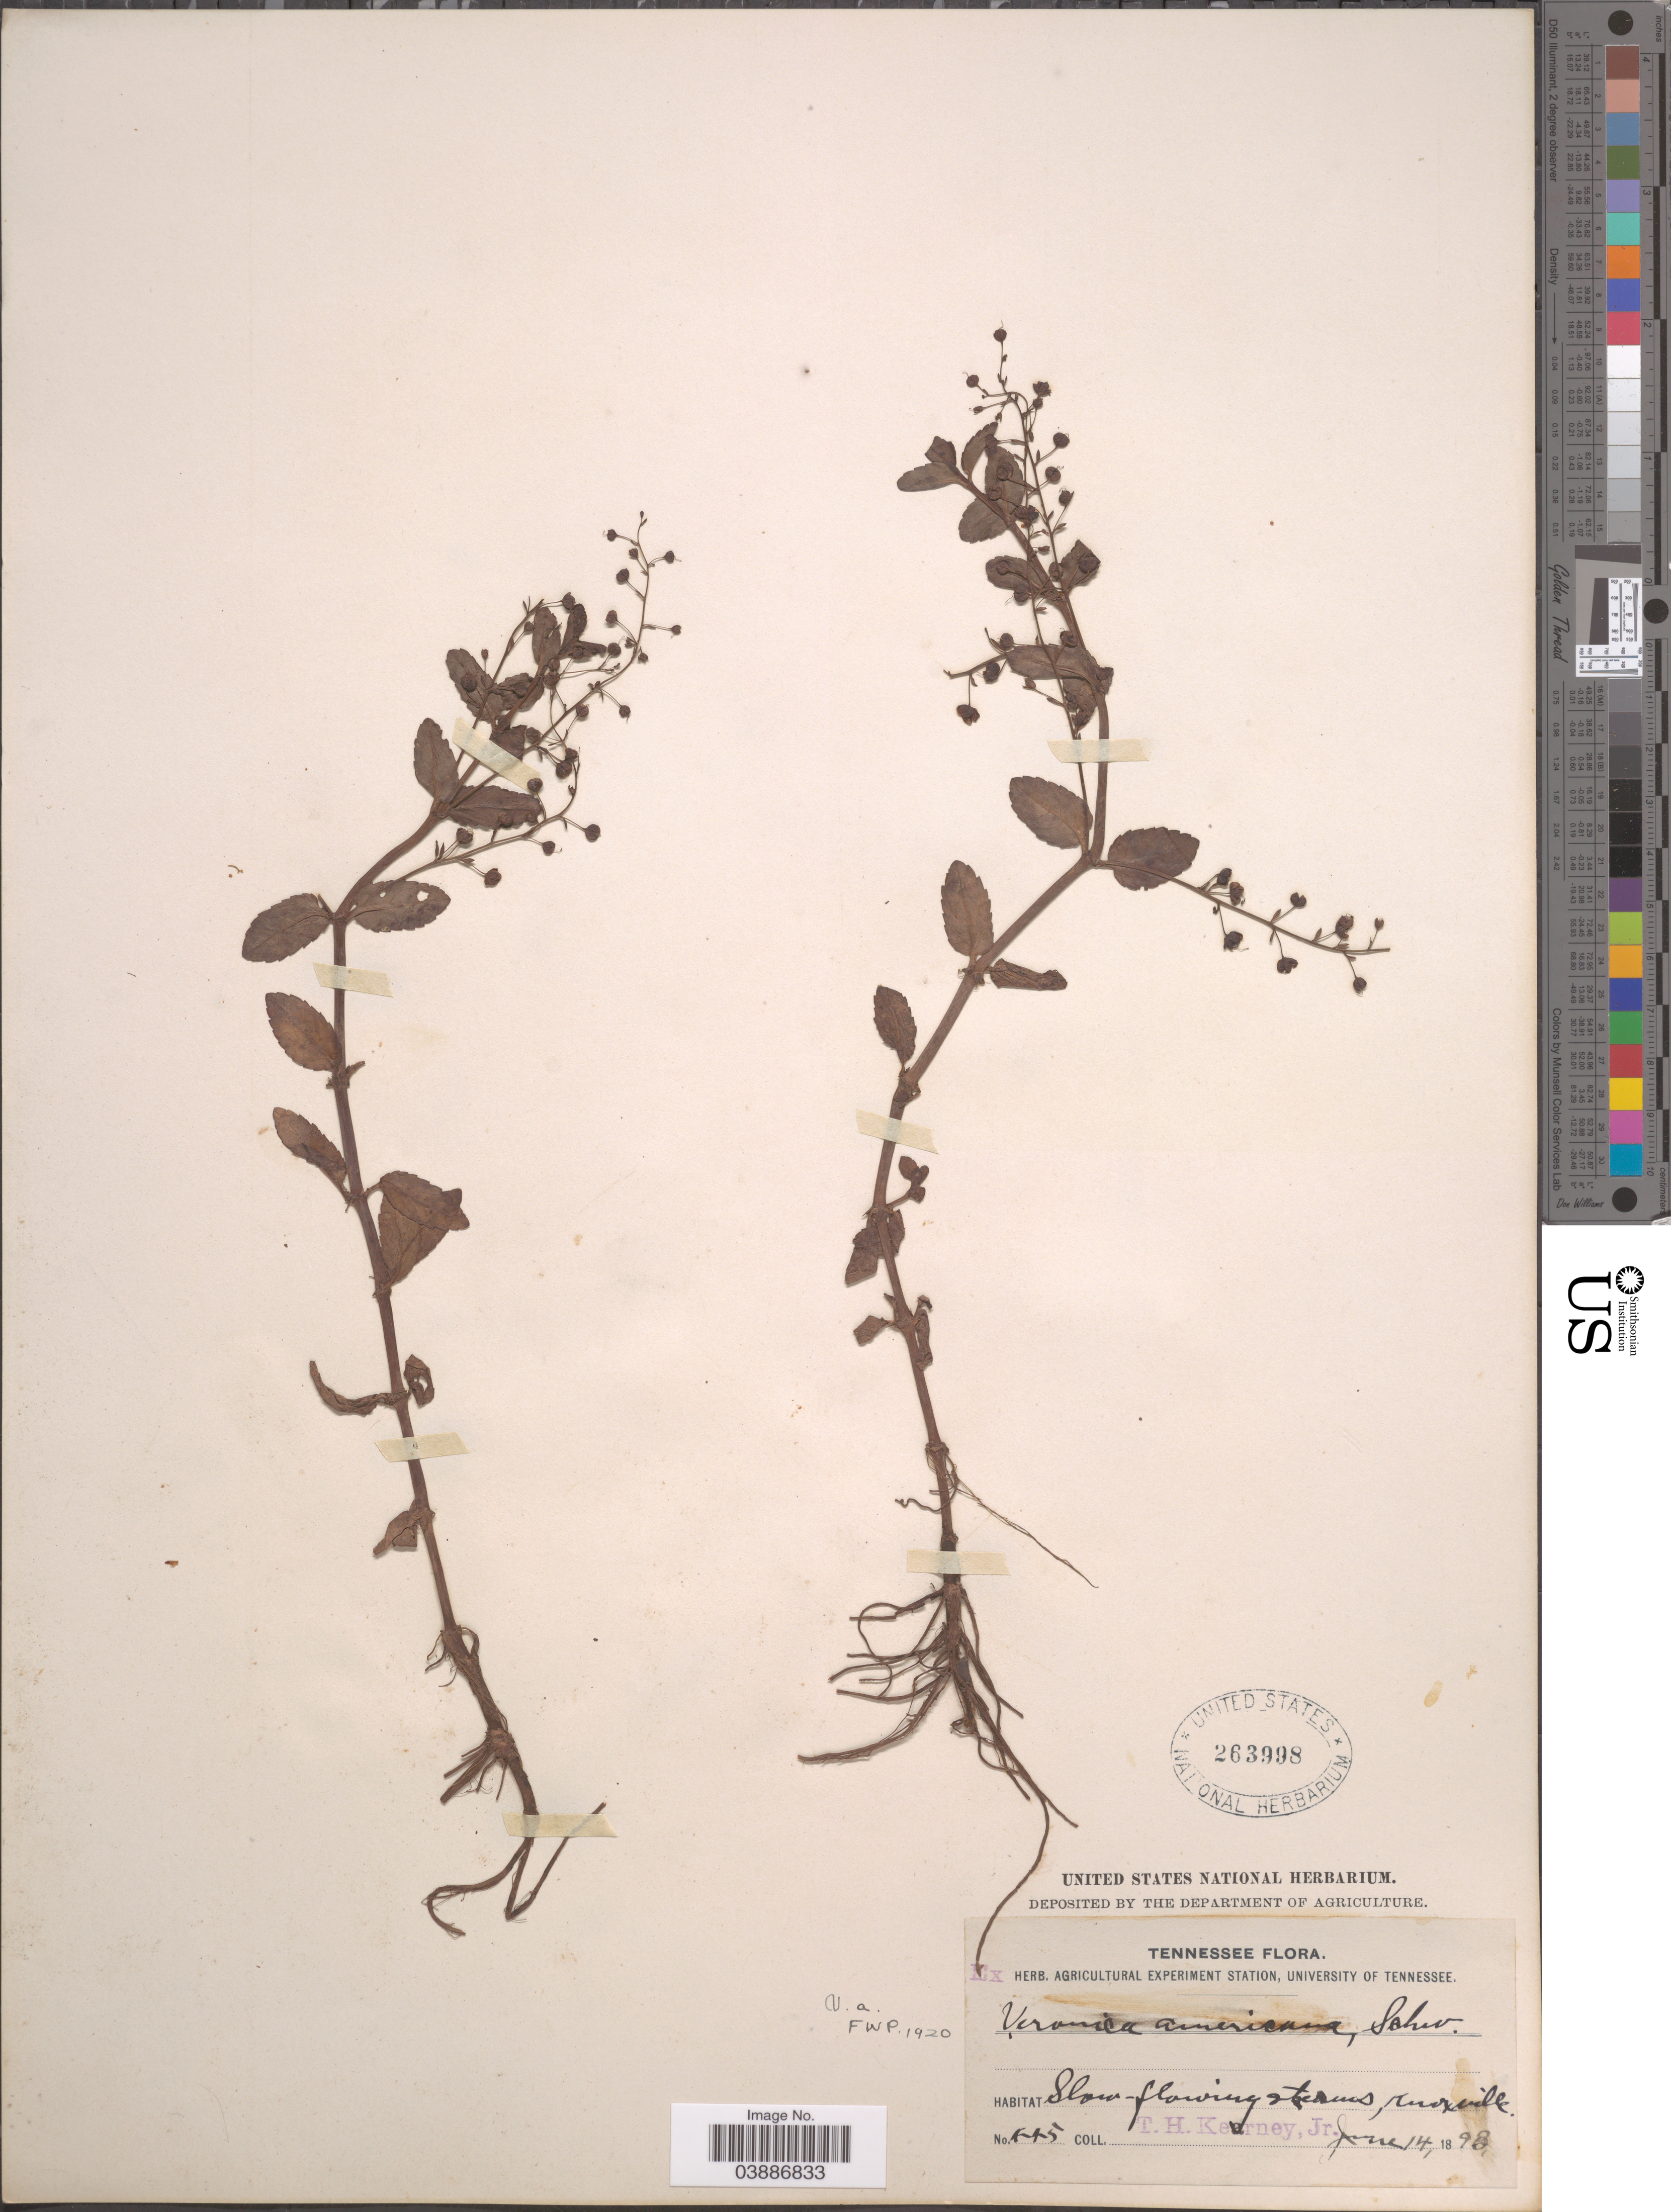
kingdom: Plantae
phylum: Tracheophyta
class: Magnoliopsida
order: Lamiales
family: Plantaginaceae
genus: Veronica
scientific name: Veronica americana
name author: Schwein. ex Benth.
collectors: T. H. Kearney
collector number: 445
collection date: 1898-06-14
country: United States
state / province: Tennessee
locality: Knoxville.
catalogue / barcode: US 263998